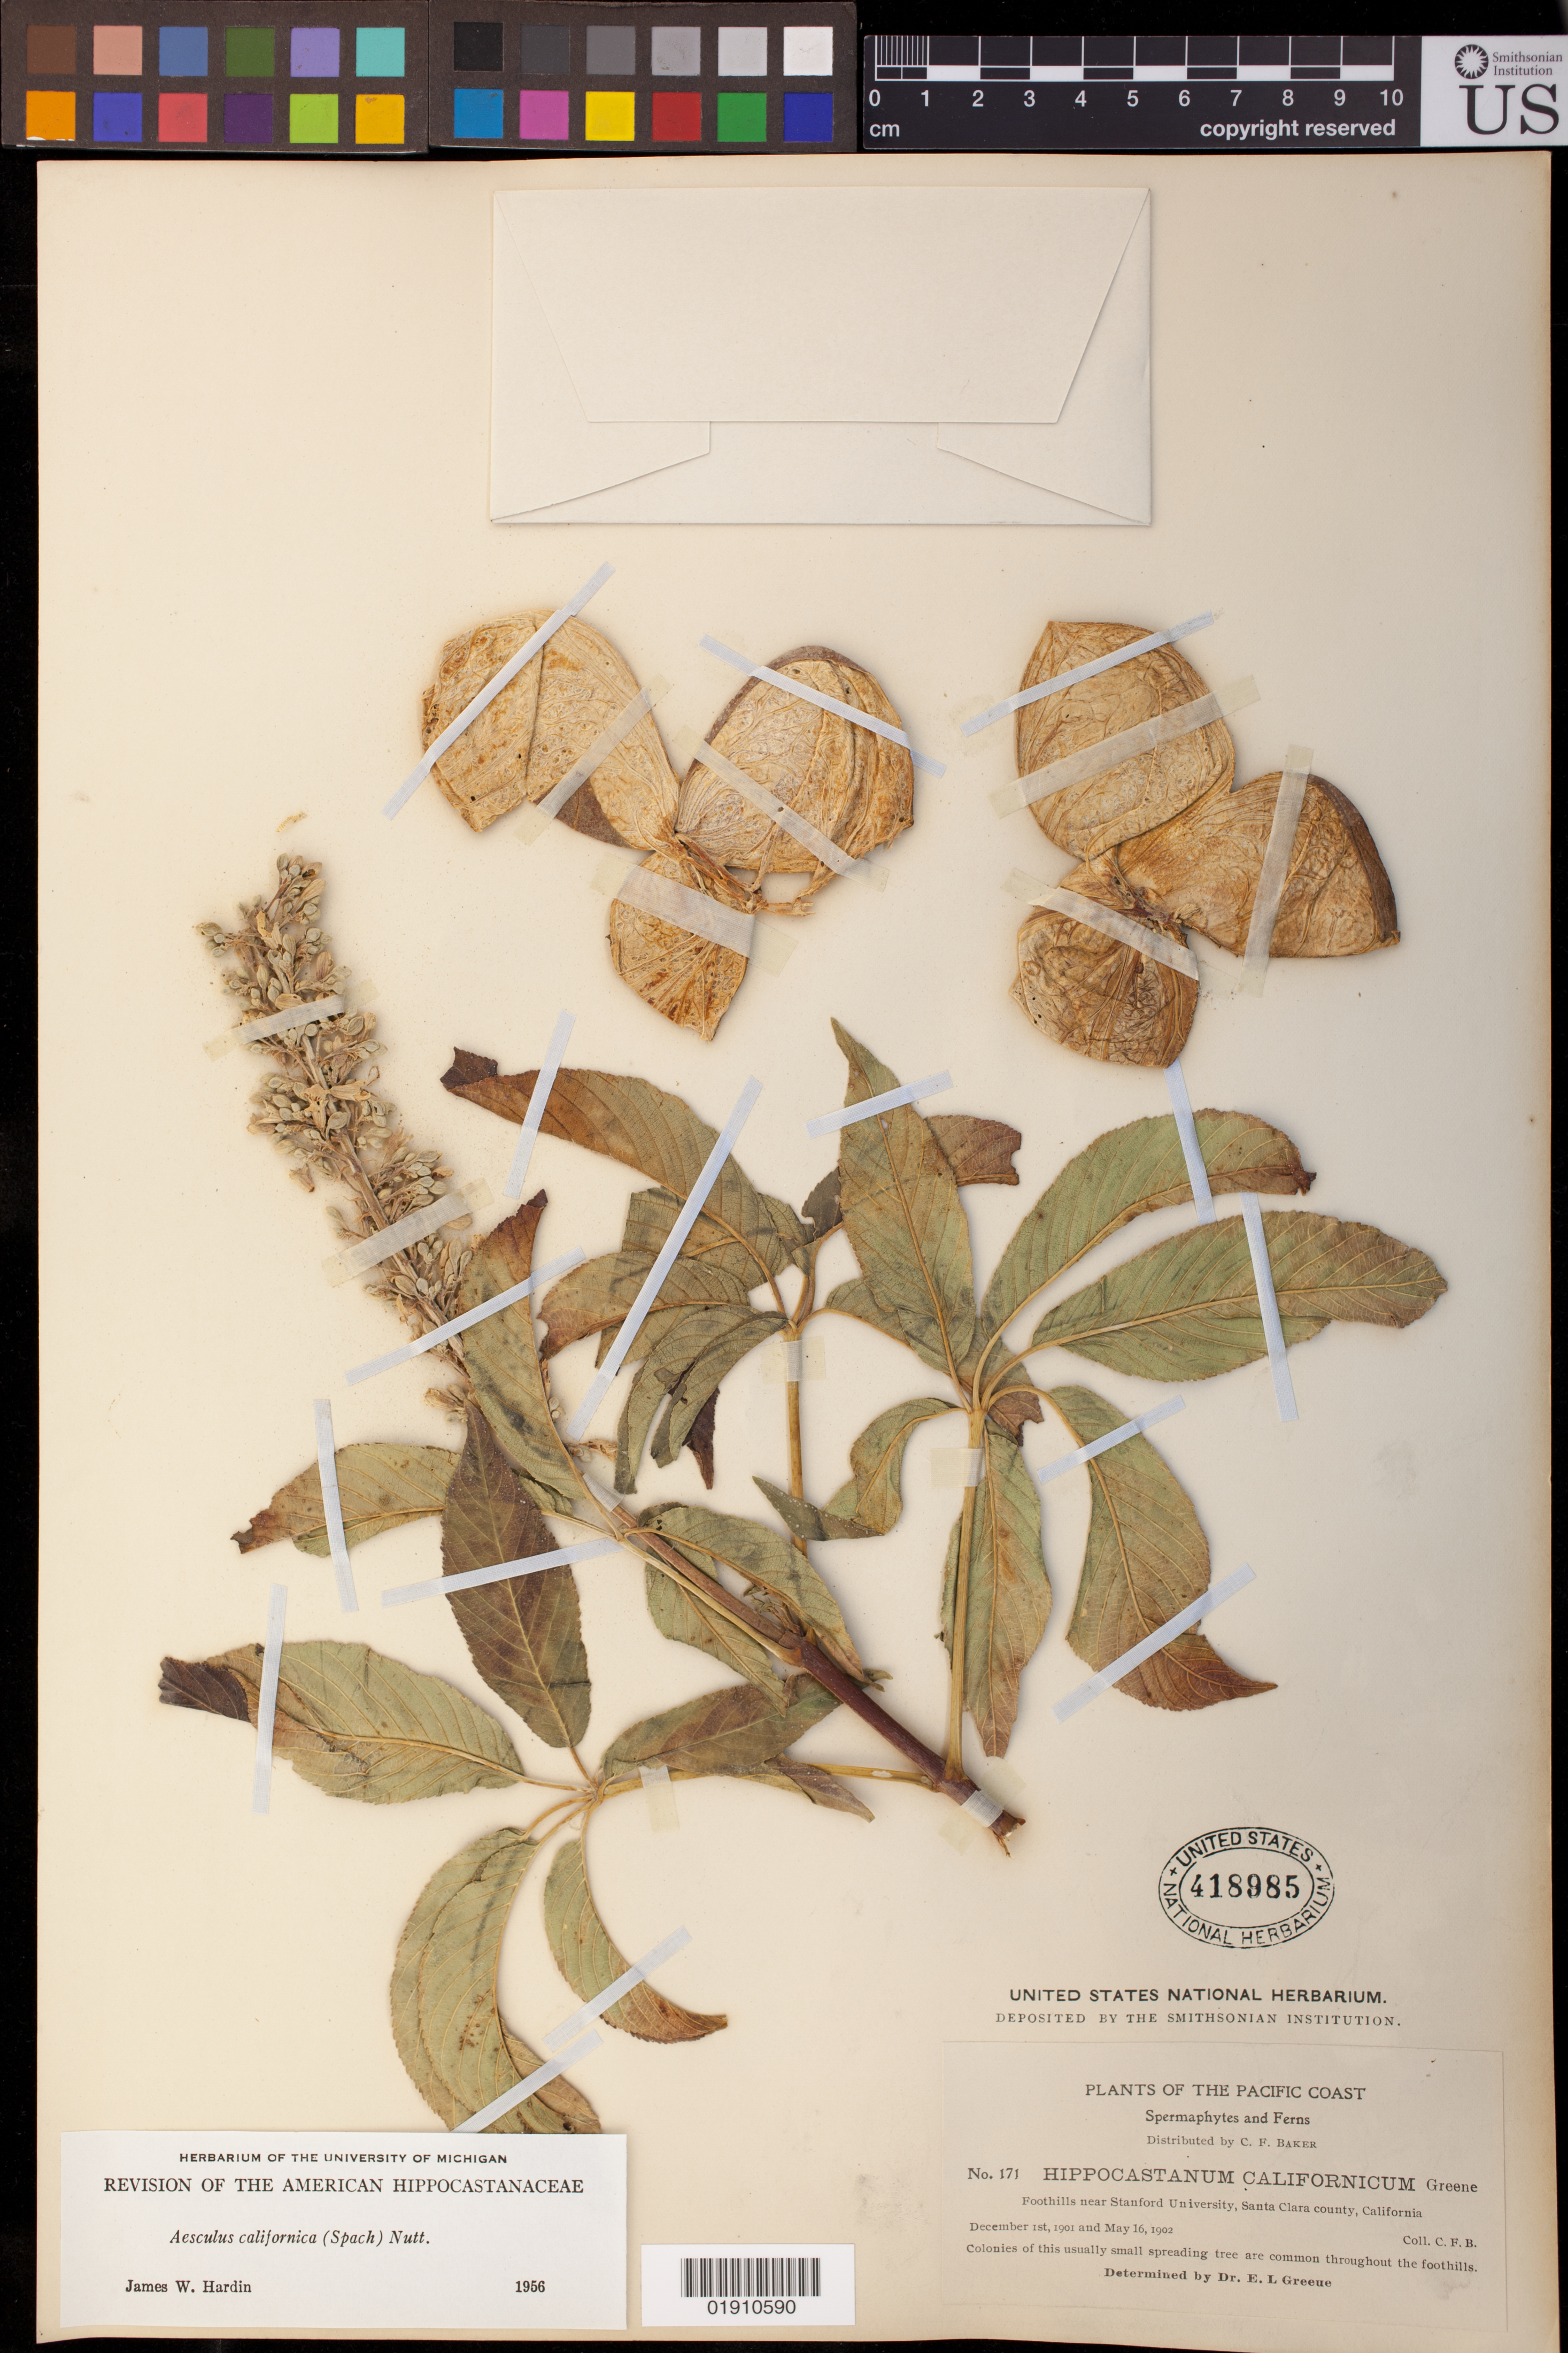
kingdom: Plantae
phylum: Tracheophyta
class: Magnoliopsida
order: Sapindales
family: Sapindaceae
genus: Aesculus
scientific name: Aesculus californica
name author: (Spach) Nutt.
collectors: C. F. Baker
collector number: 171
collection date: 1901-12-01,1902-05-16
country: United States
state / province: California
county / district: Santa Clara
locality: Foothills near Stanford University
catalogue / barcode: US 418985